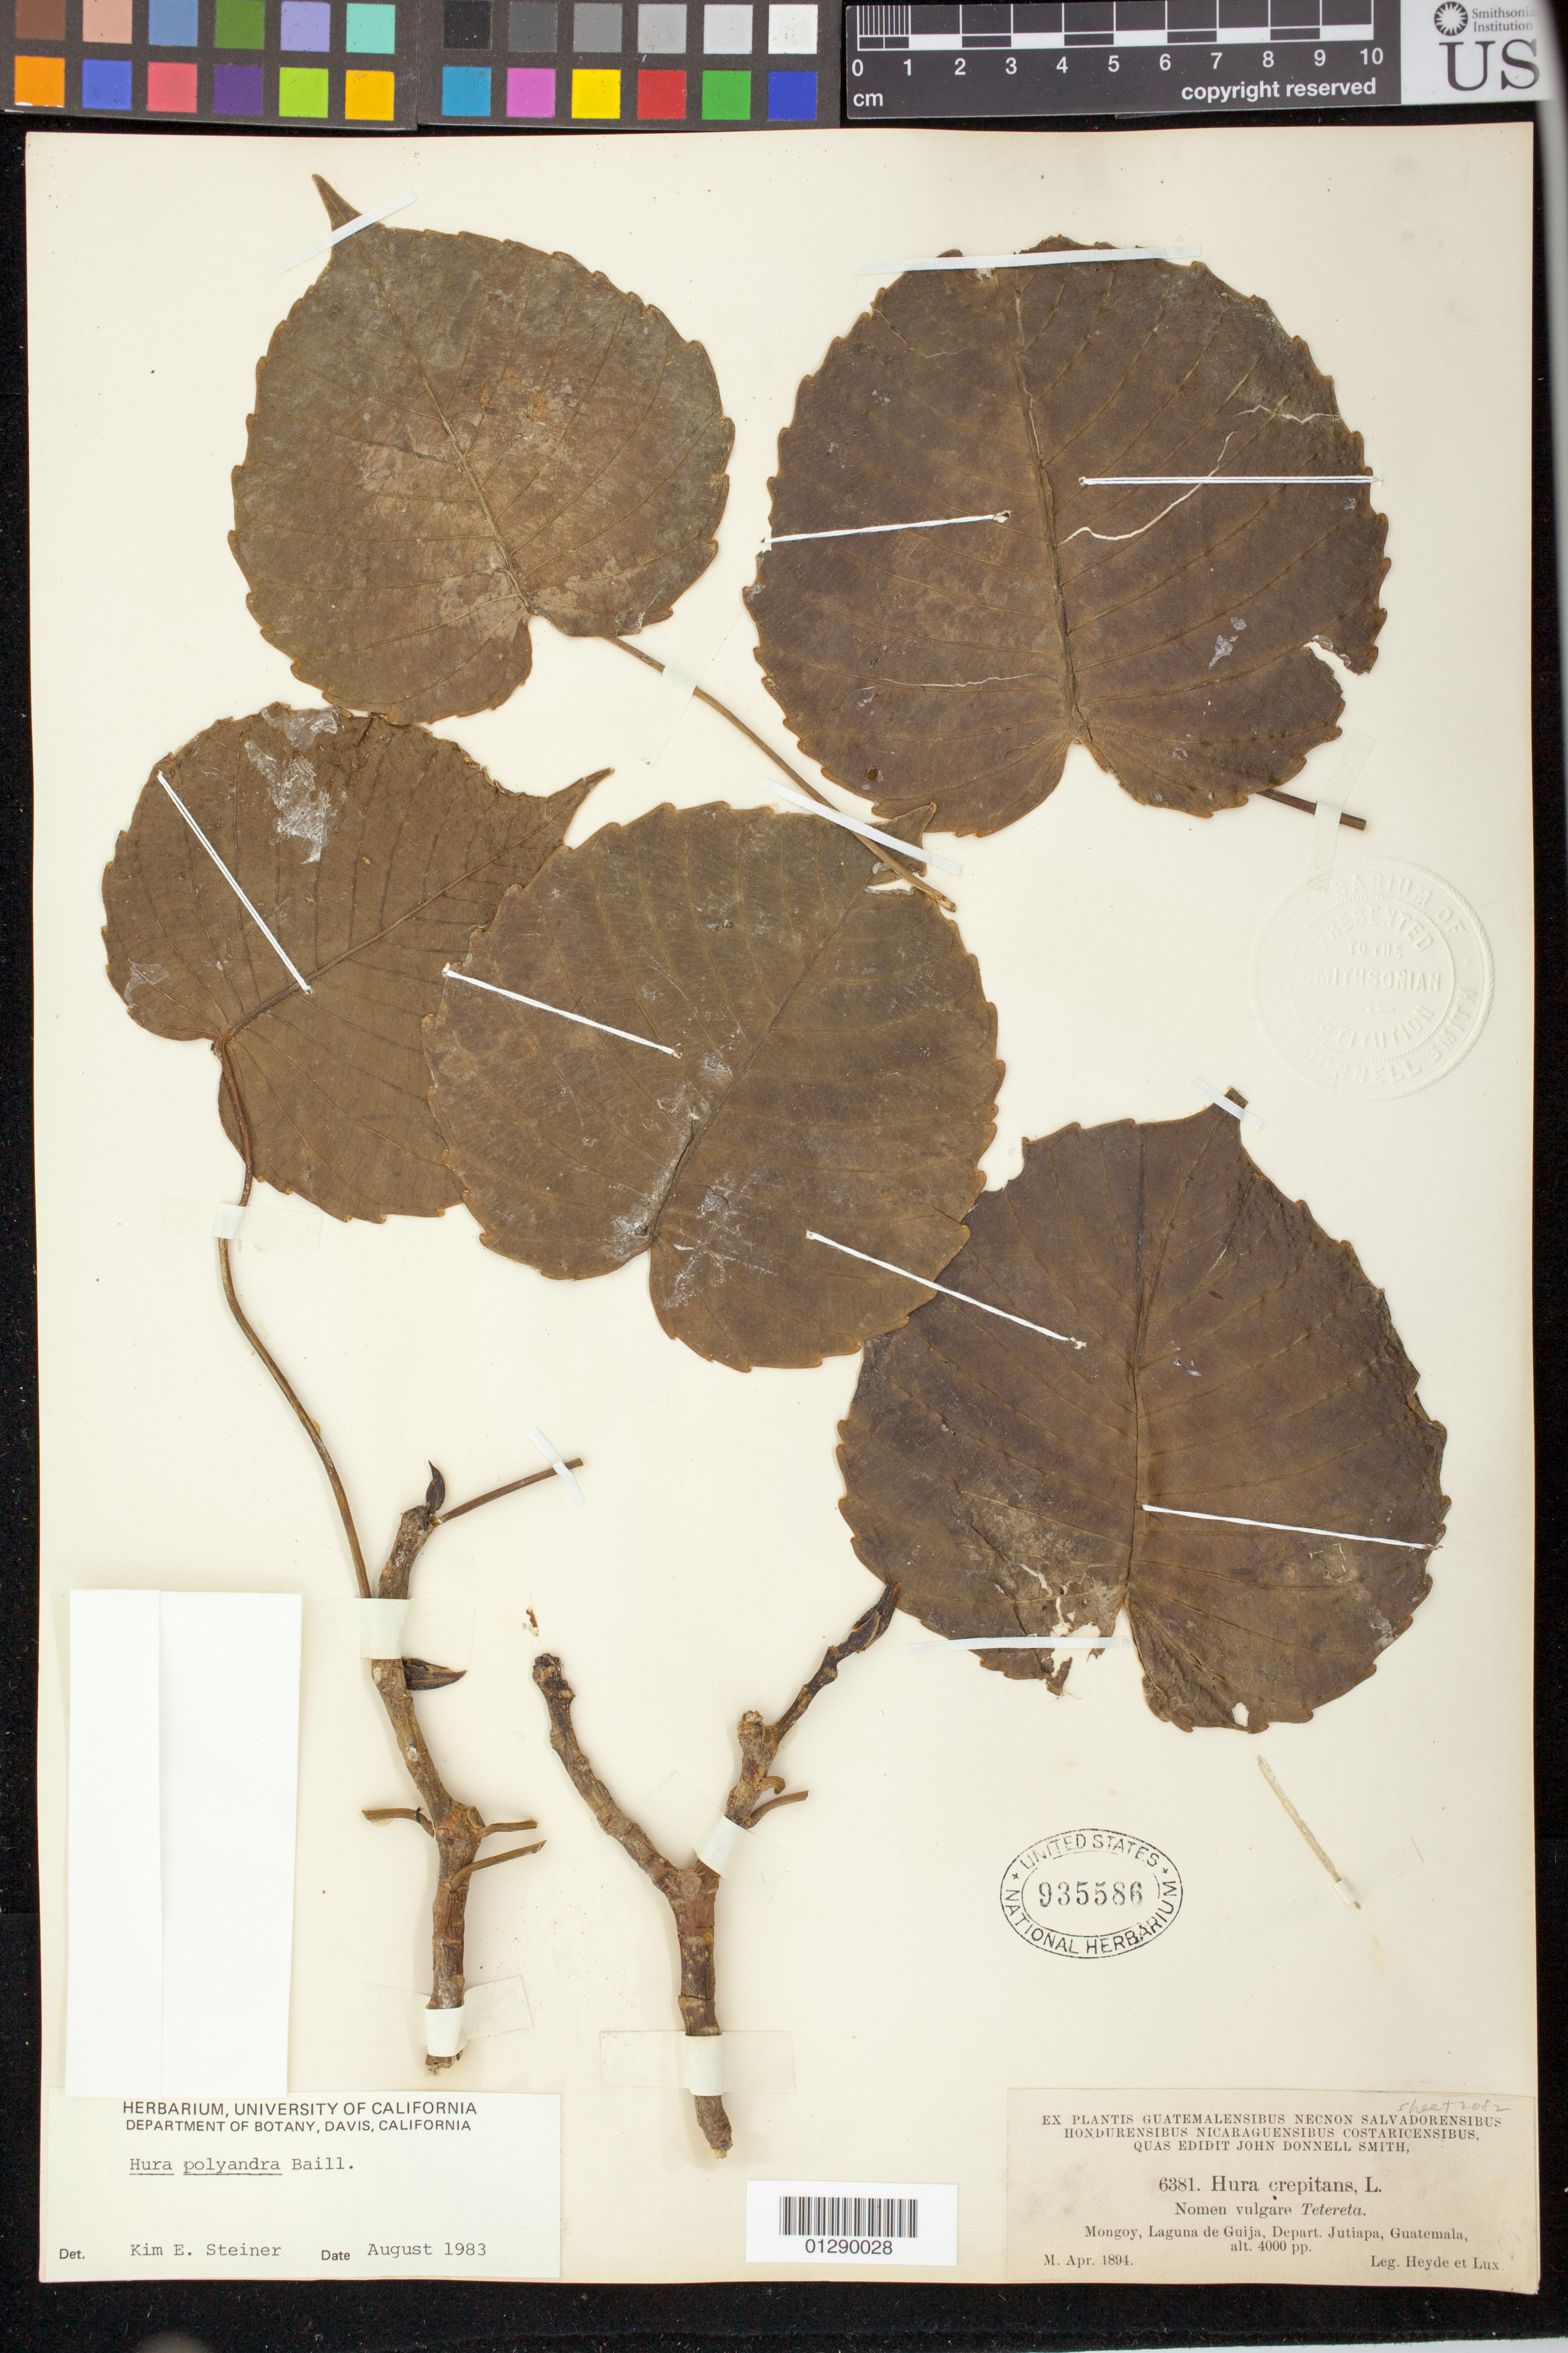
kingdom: Plantae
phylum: Tracheophyta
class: Magnoliopsida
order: Malpighiales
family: Euphorbiaceae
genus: Hura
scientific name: Hura polyandra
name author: Baill.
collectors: Heyde & Lux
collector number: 6381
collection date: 1894-04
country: Guatemala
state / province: Jutiapa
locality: Mongoy, Laguna de Guija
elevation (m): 1219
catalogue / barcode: US 935586